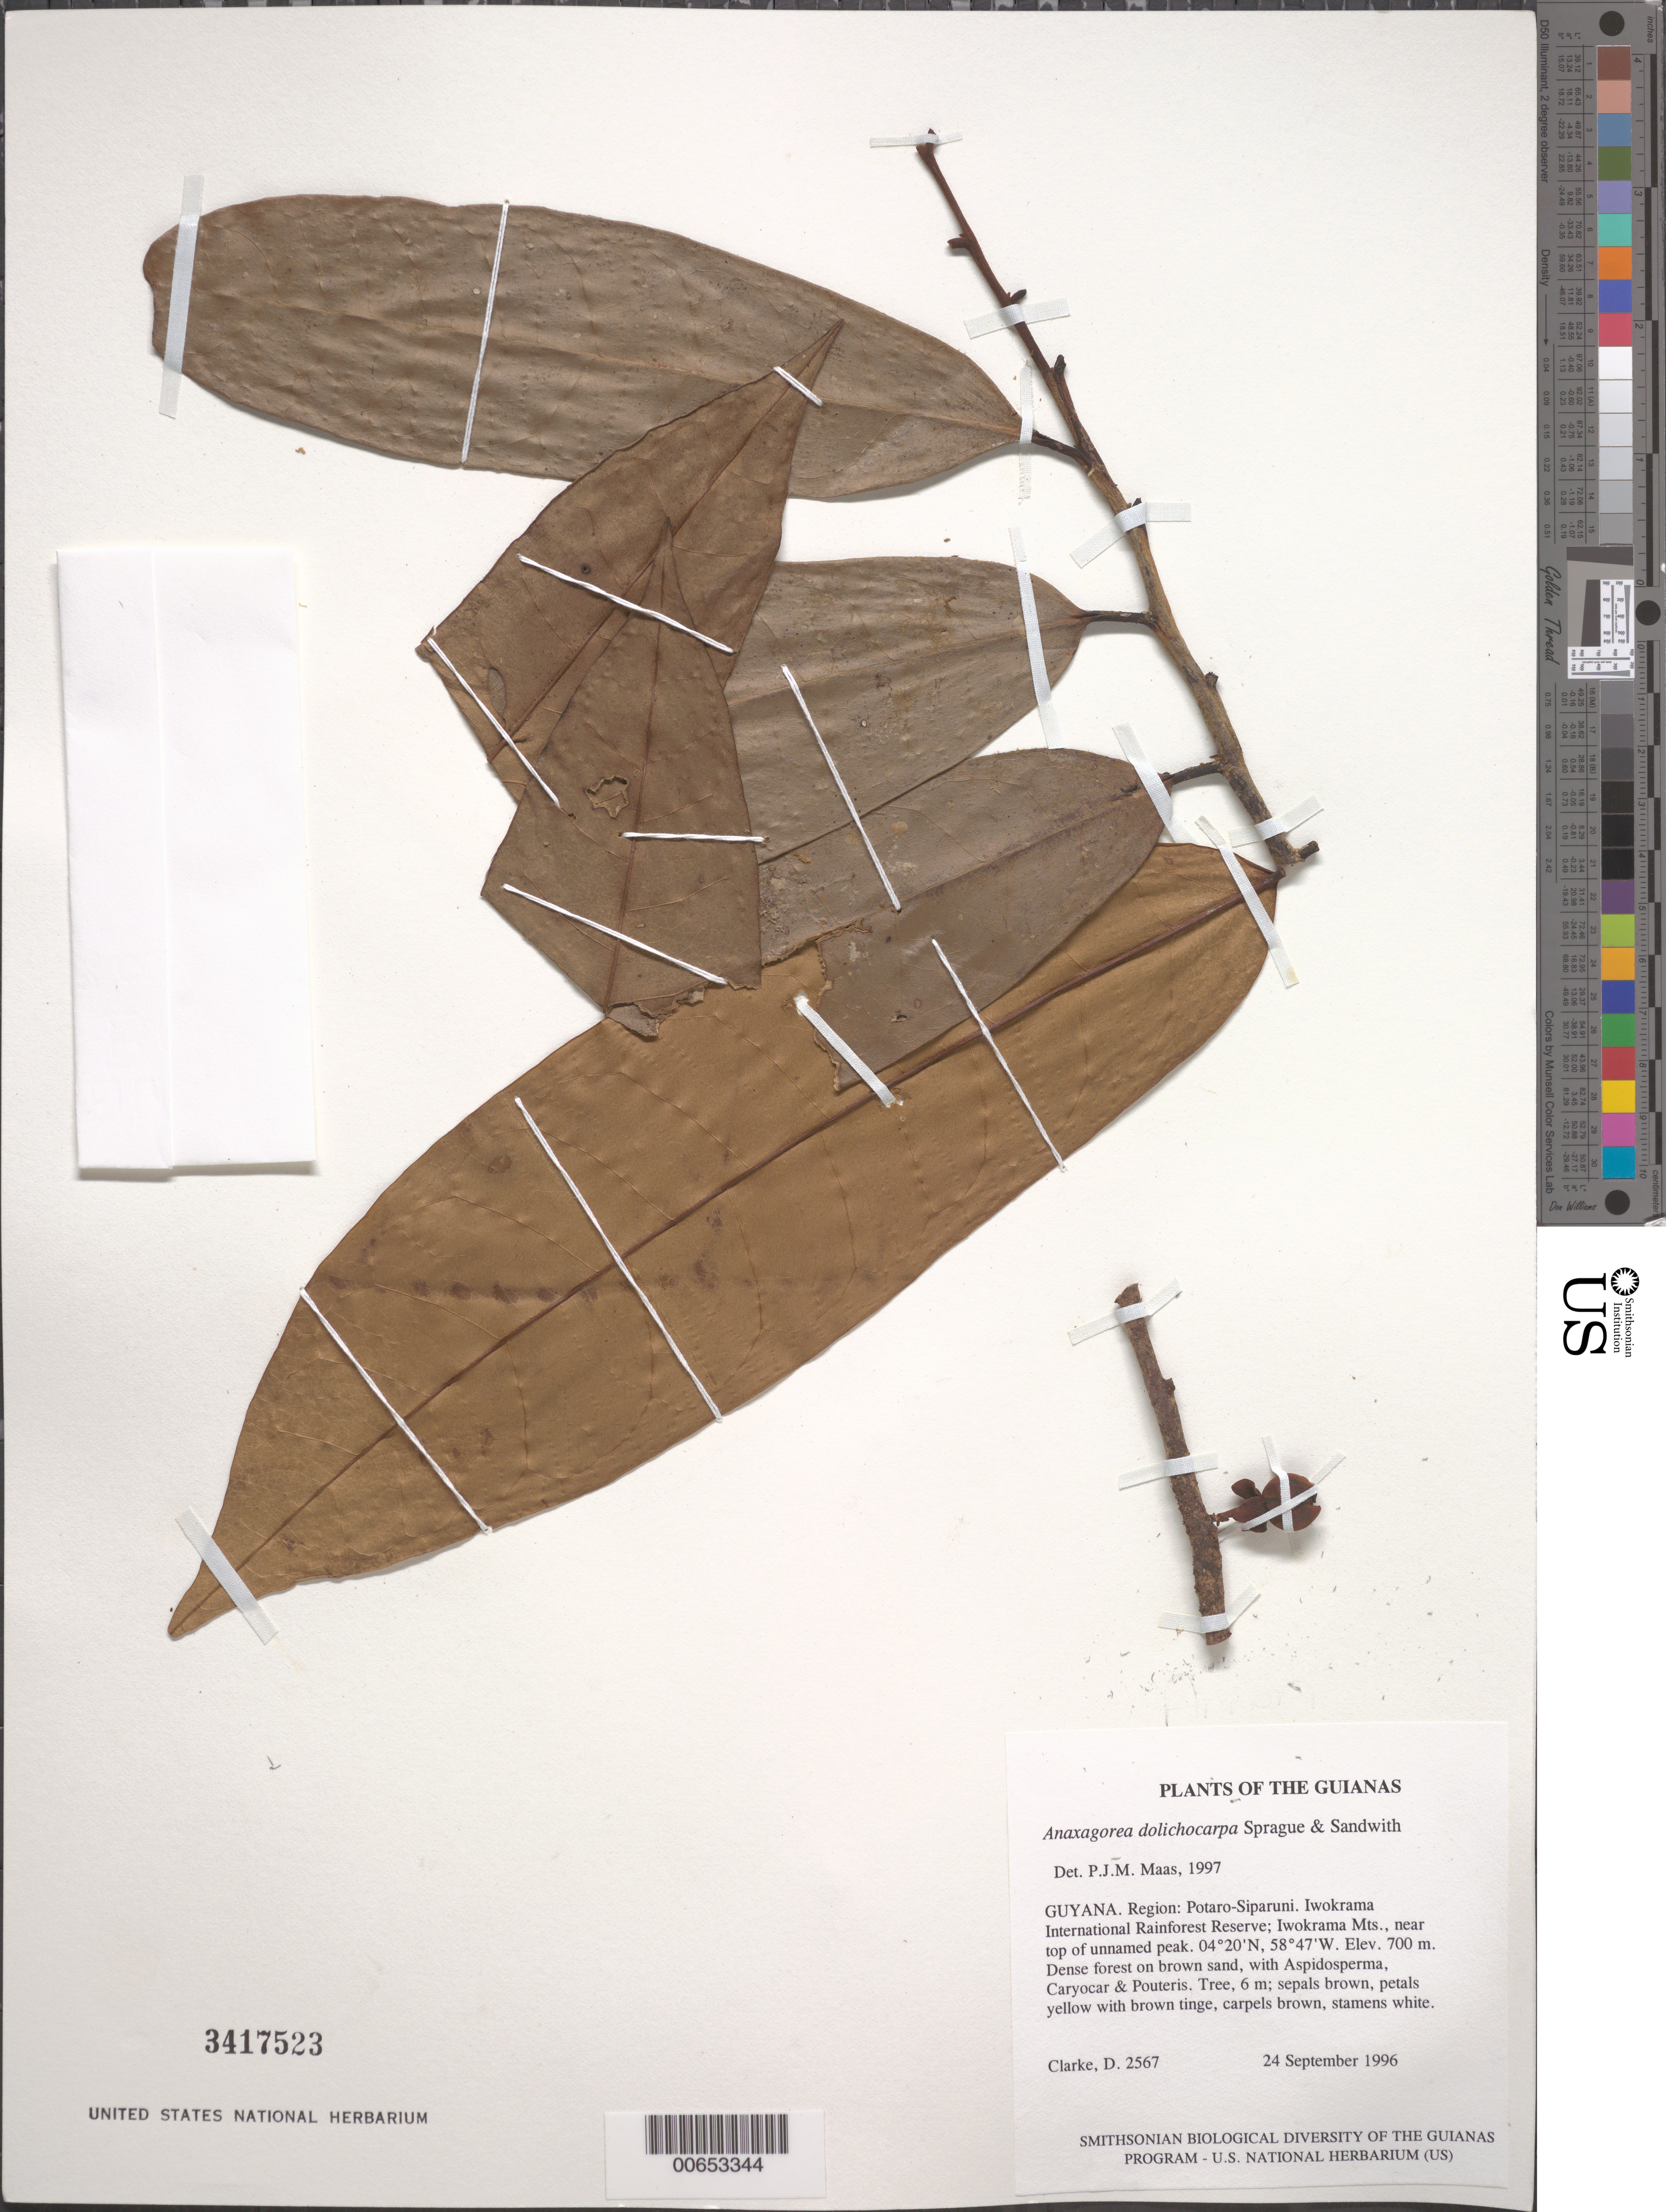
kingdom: Plantae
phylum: Tracheophyta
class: Magnoliopsida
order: Magnoliales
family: Annonaceae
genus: Anaxagorea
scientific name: Anaxagorea dolichocarpa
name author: Sprague & Sandwith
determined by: Maas, Paul J. M.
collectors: H. D. Clarke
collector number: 2567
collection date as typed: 24 September 1996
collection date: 1996-09-24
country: Guyana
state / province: Potaro-Siparuni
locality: Iwokrama International Rainforest Reserve; Iwokrama Mts., near top of unnamed peak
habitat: Dense forest on brown sand, with Aspidosperma, Caryocar & Pouteria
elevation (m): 700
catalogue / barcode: US 3417523